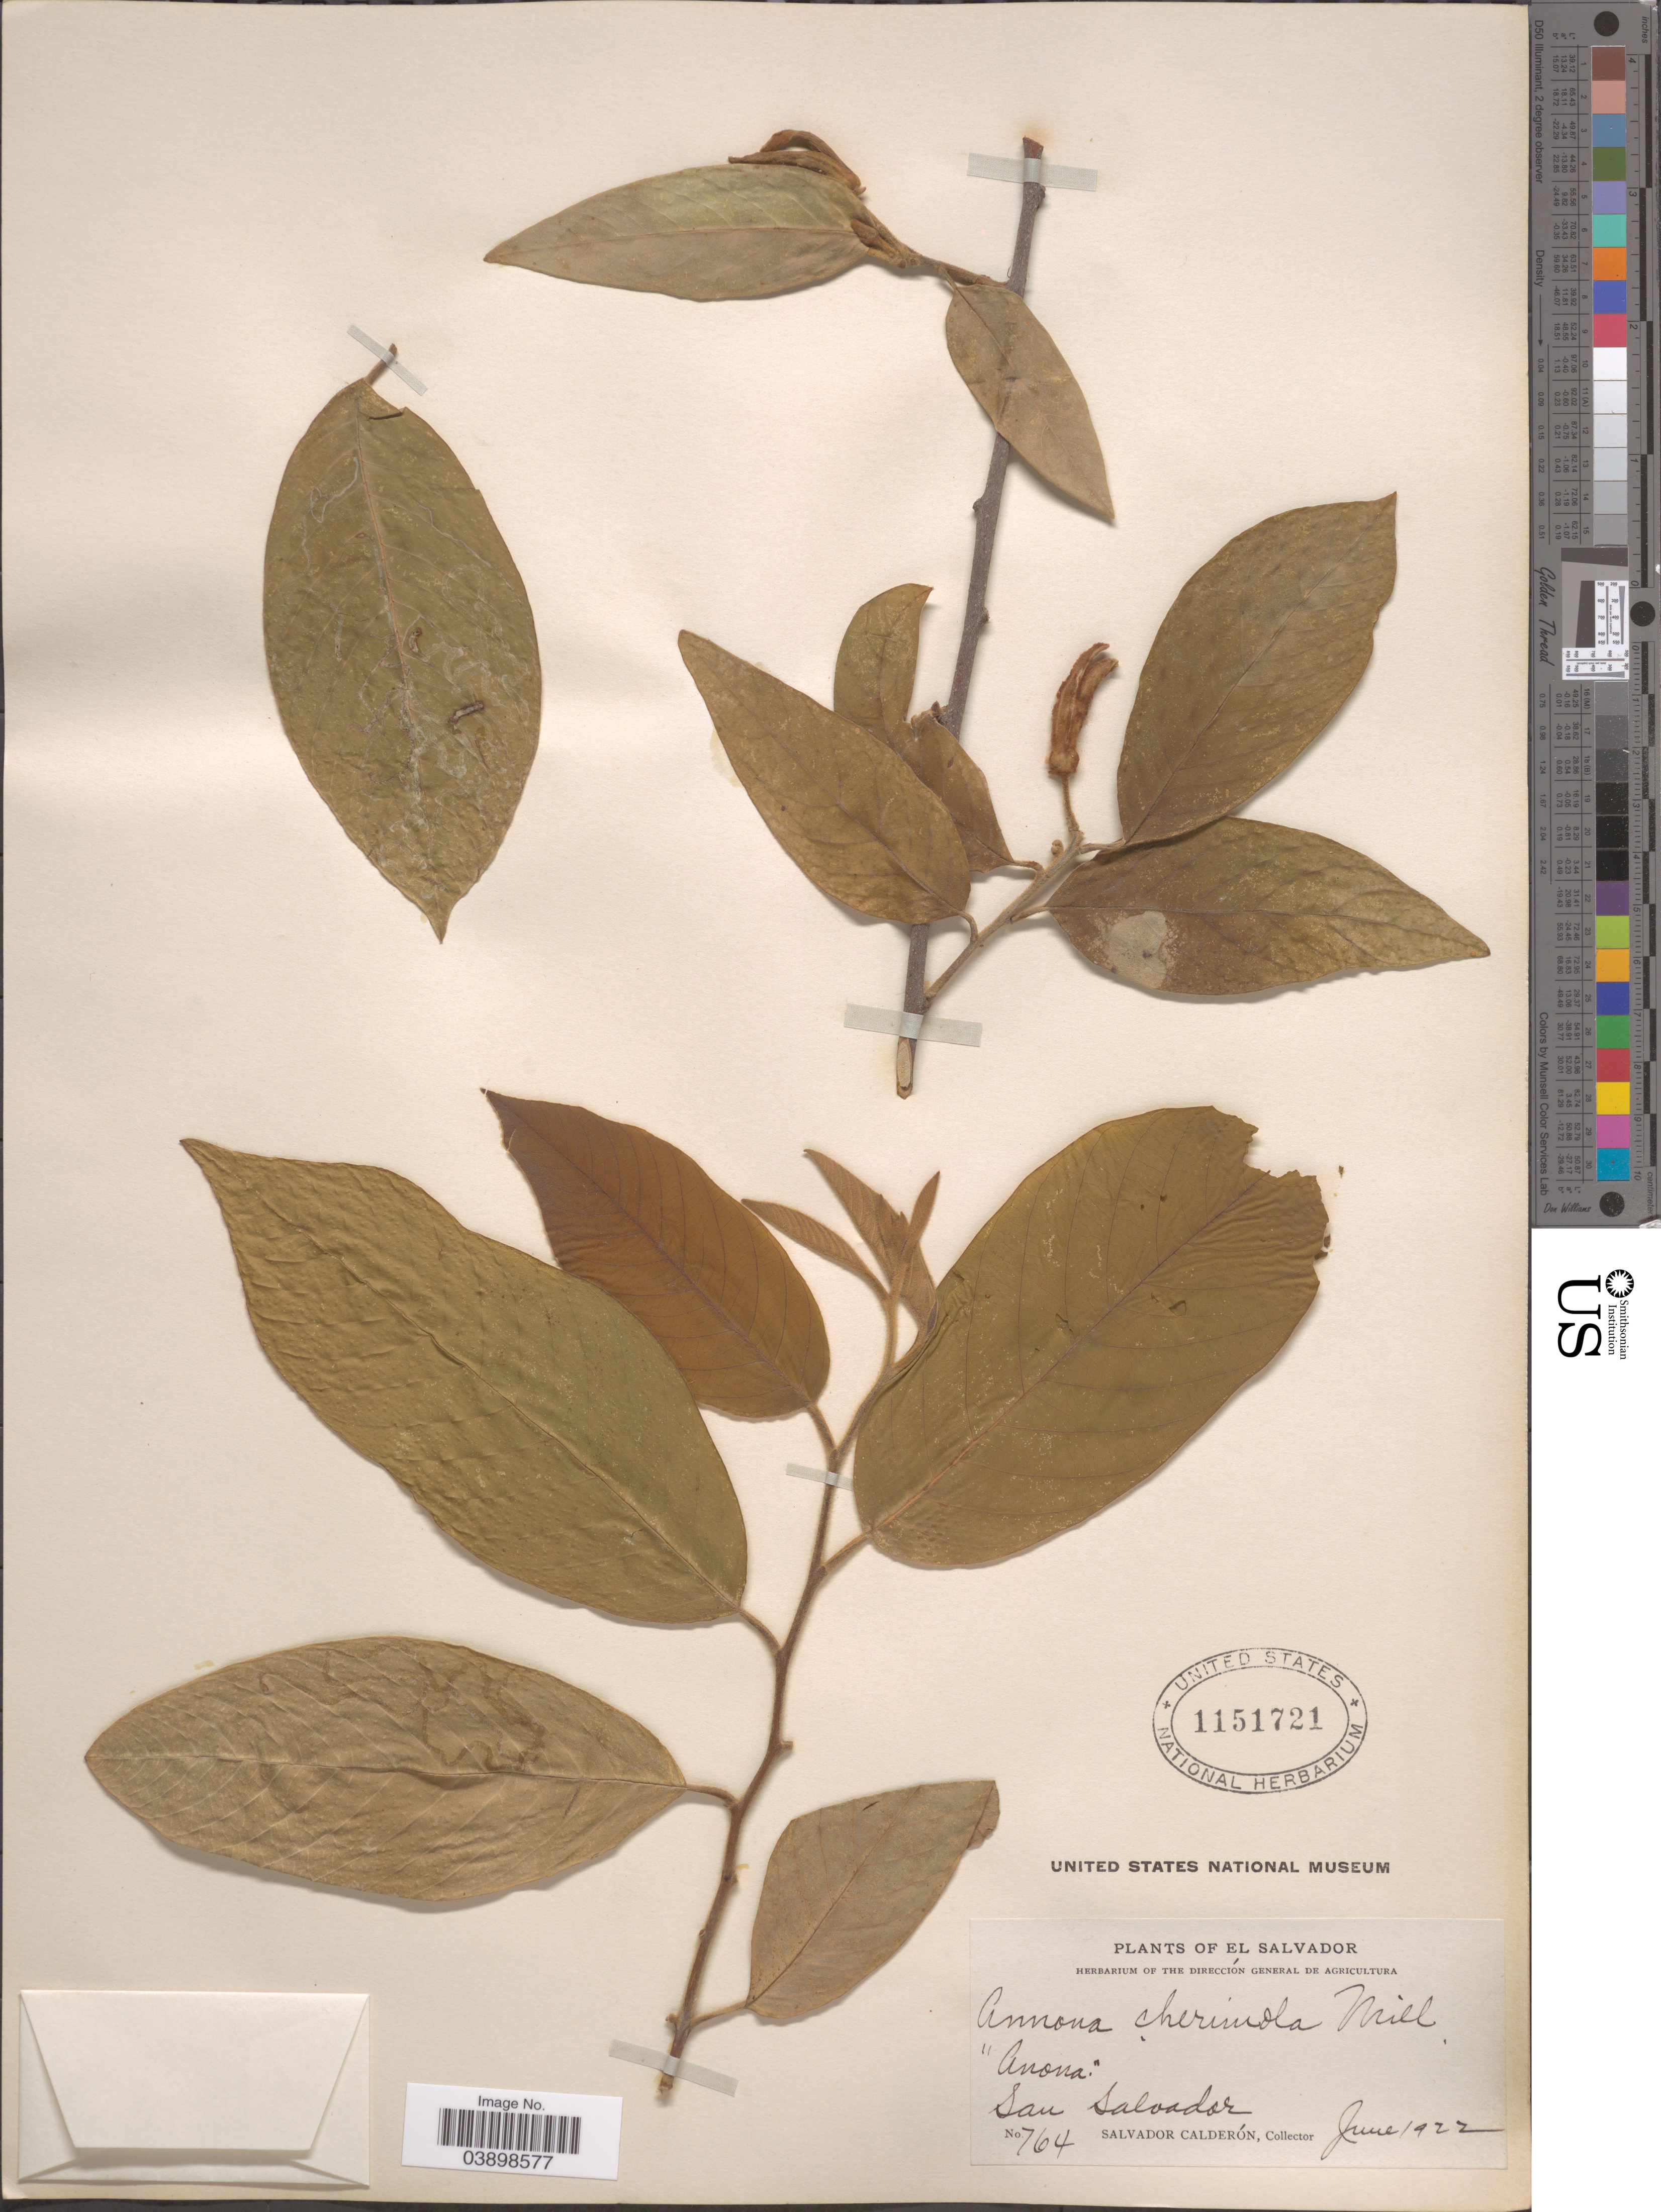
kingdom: Plantae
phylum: Tracheophyta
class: Magnoliopsida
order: Magnoliales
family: Annonaceae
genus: Annona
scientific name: Annona cherimola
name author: Mill.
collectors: S. Calderón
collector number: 764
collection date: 1922-06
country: El Salvador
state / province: San Salvador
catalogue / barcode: US 1151721